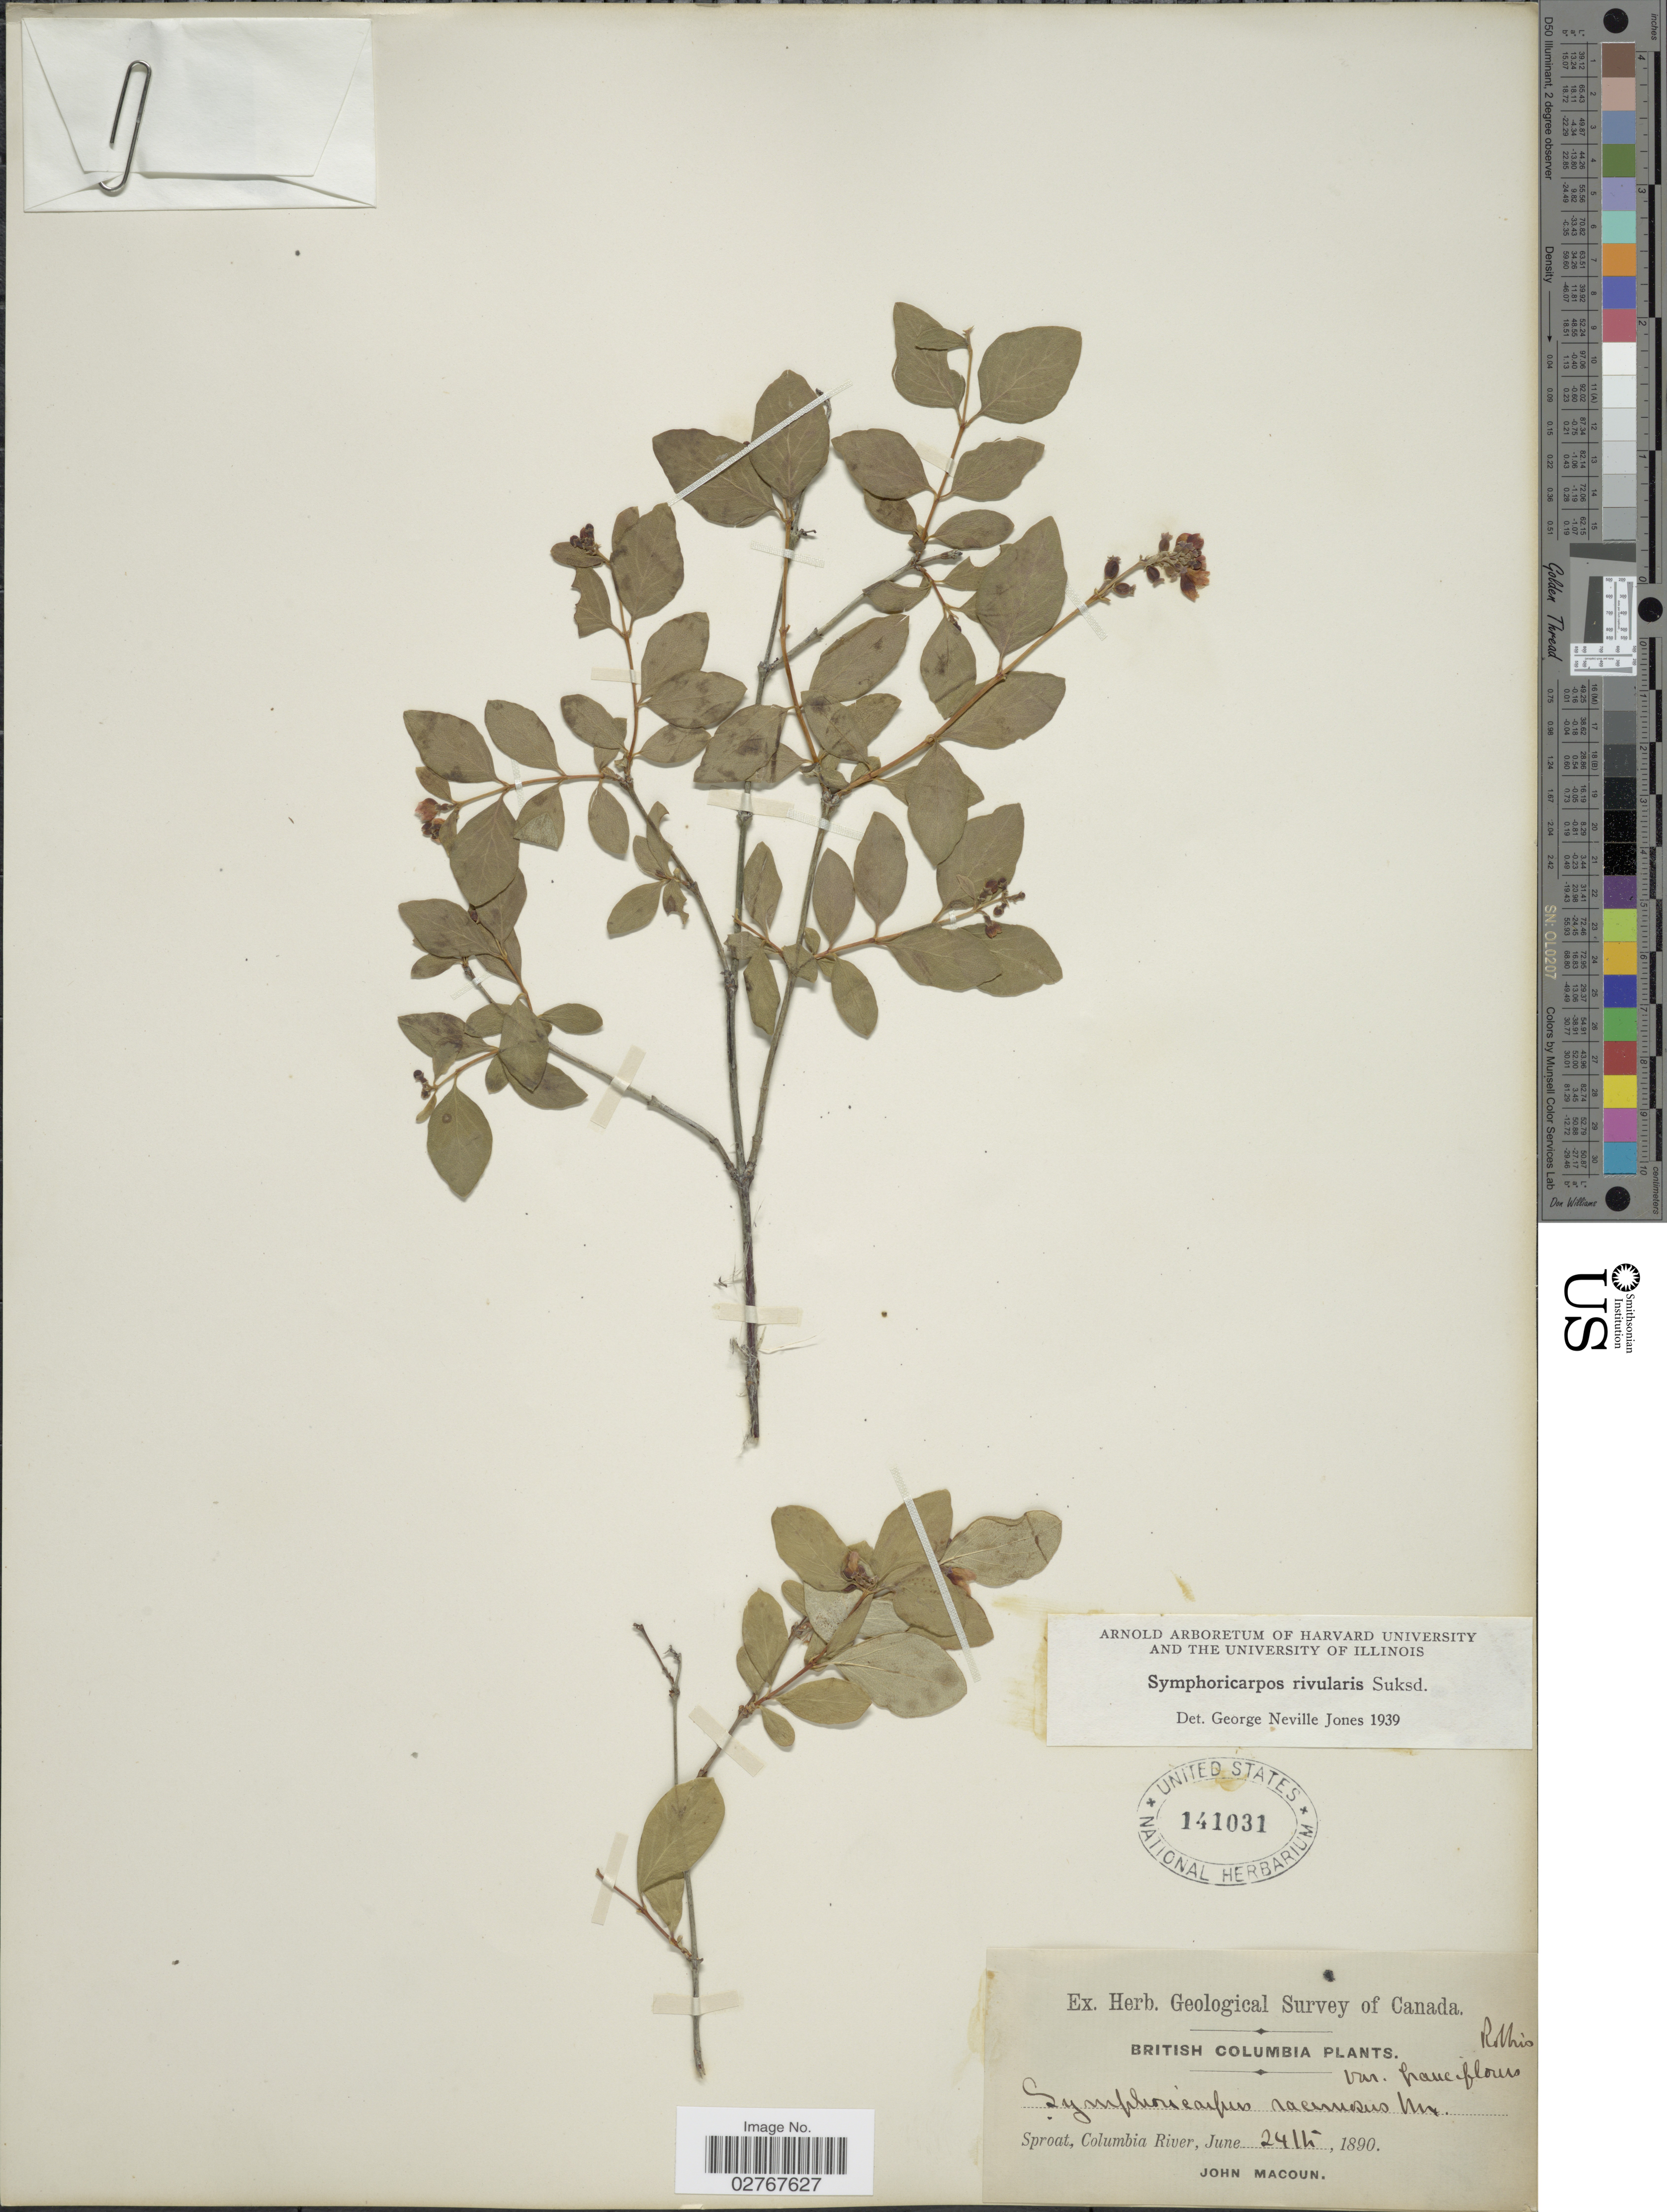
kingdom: Plantae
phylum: Tracheophyta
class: Magnoliopsida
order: Dipsacales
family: Caprifoliaceae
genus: Symphoricarpos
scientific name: Symphoricarpos rivularis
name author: Suksd.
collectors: J. Macoun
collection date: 1890-06-24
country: Canada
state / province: British Columbia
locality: Sproat, Columbia River.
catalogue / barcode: US 141031